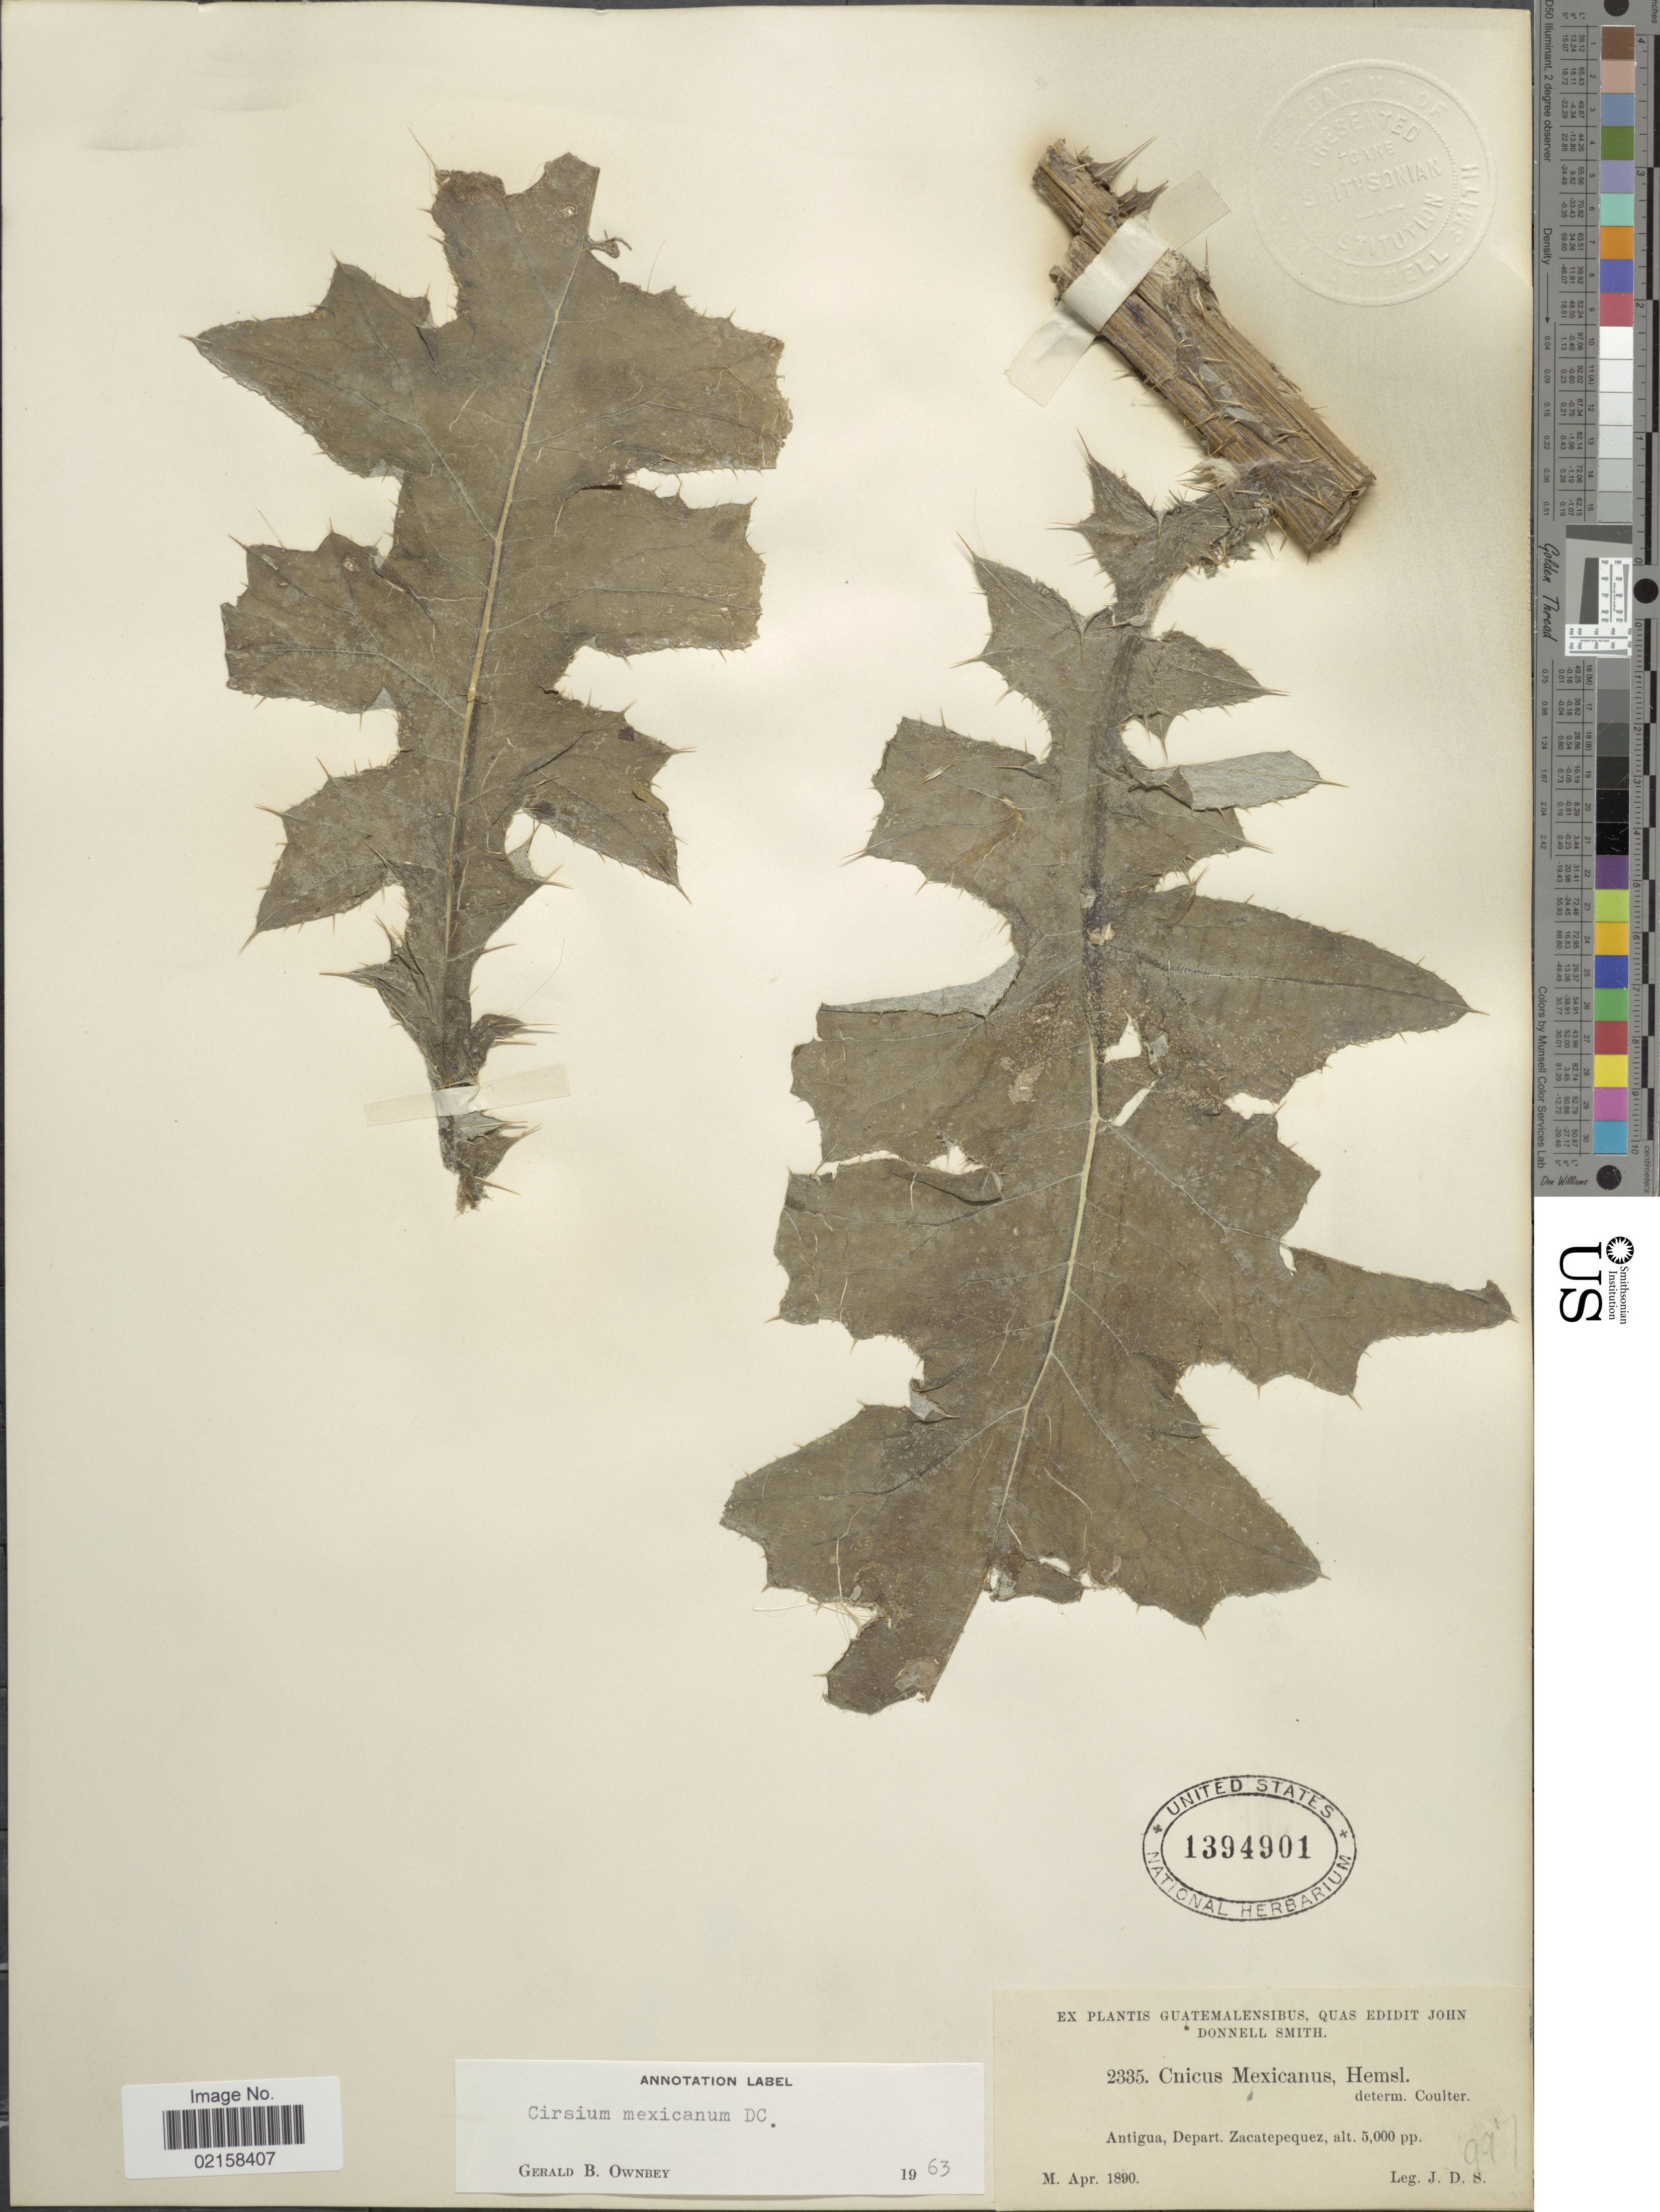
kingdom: Plantae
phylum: Tracheophyta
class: Magnoliopsida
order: Asterales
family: Asteraceae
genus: Cirsium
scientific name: Cirsium mexicanum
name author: DC.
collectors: J. Donnell Smith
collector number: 2335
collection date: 1890-04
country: Guatemala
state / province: Sacatepéquez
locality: Antigua, Depart. Zacatepequez.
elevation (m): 1524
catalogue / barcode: US 1394901